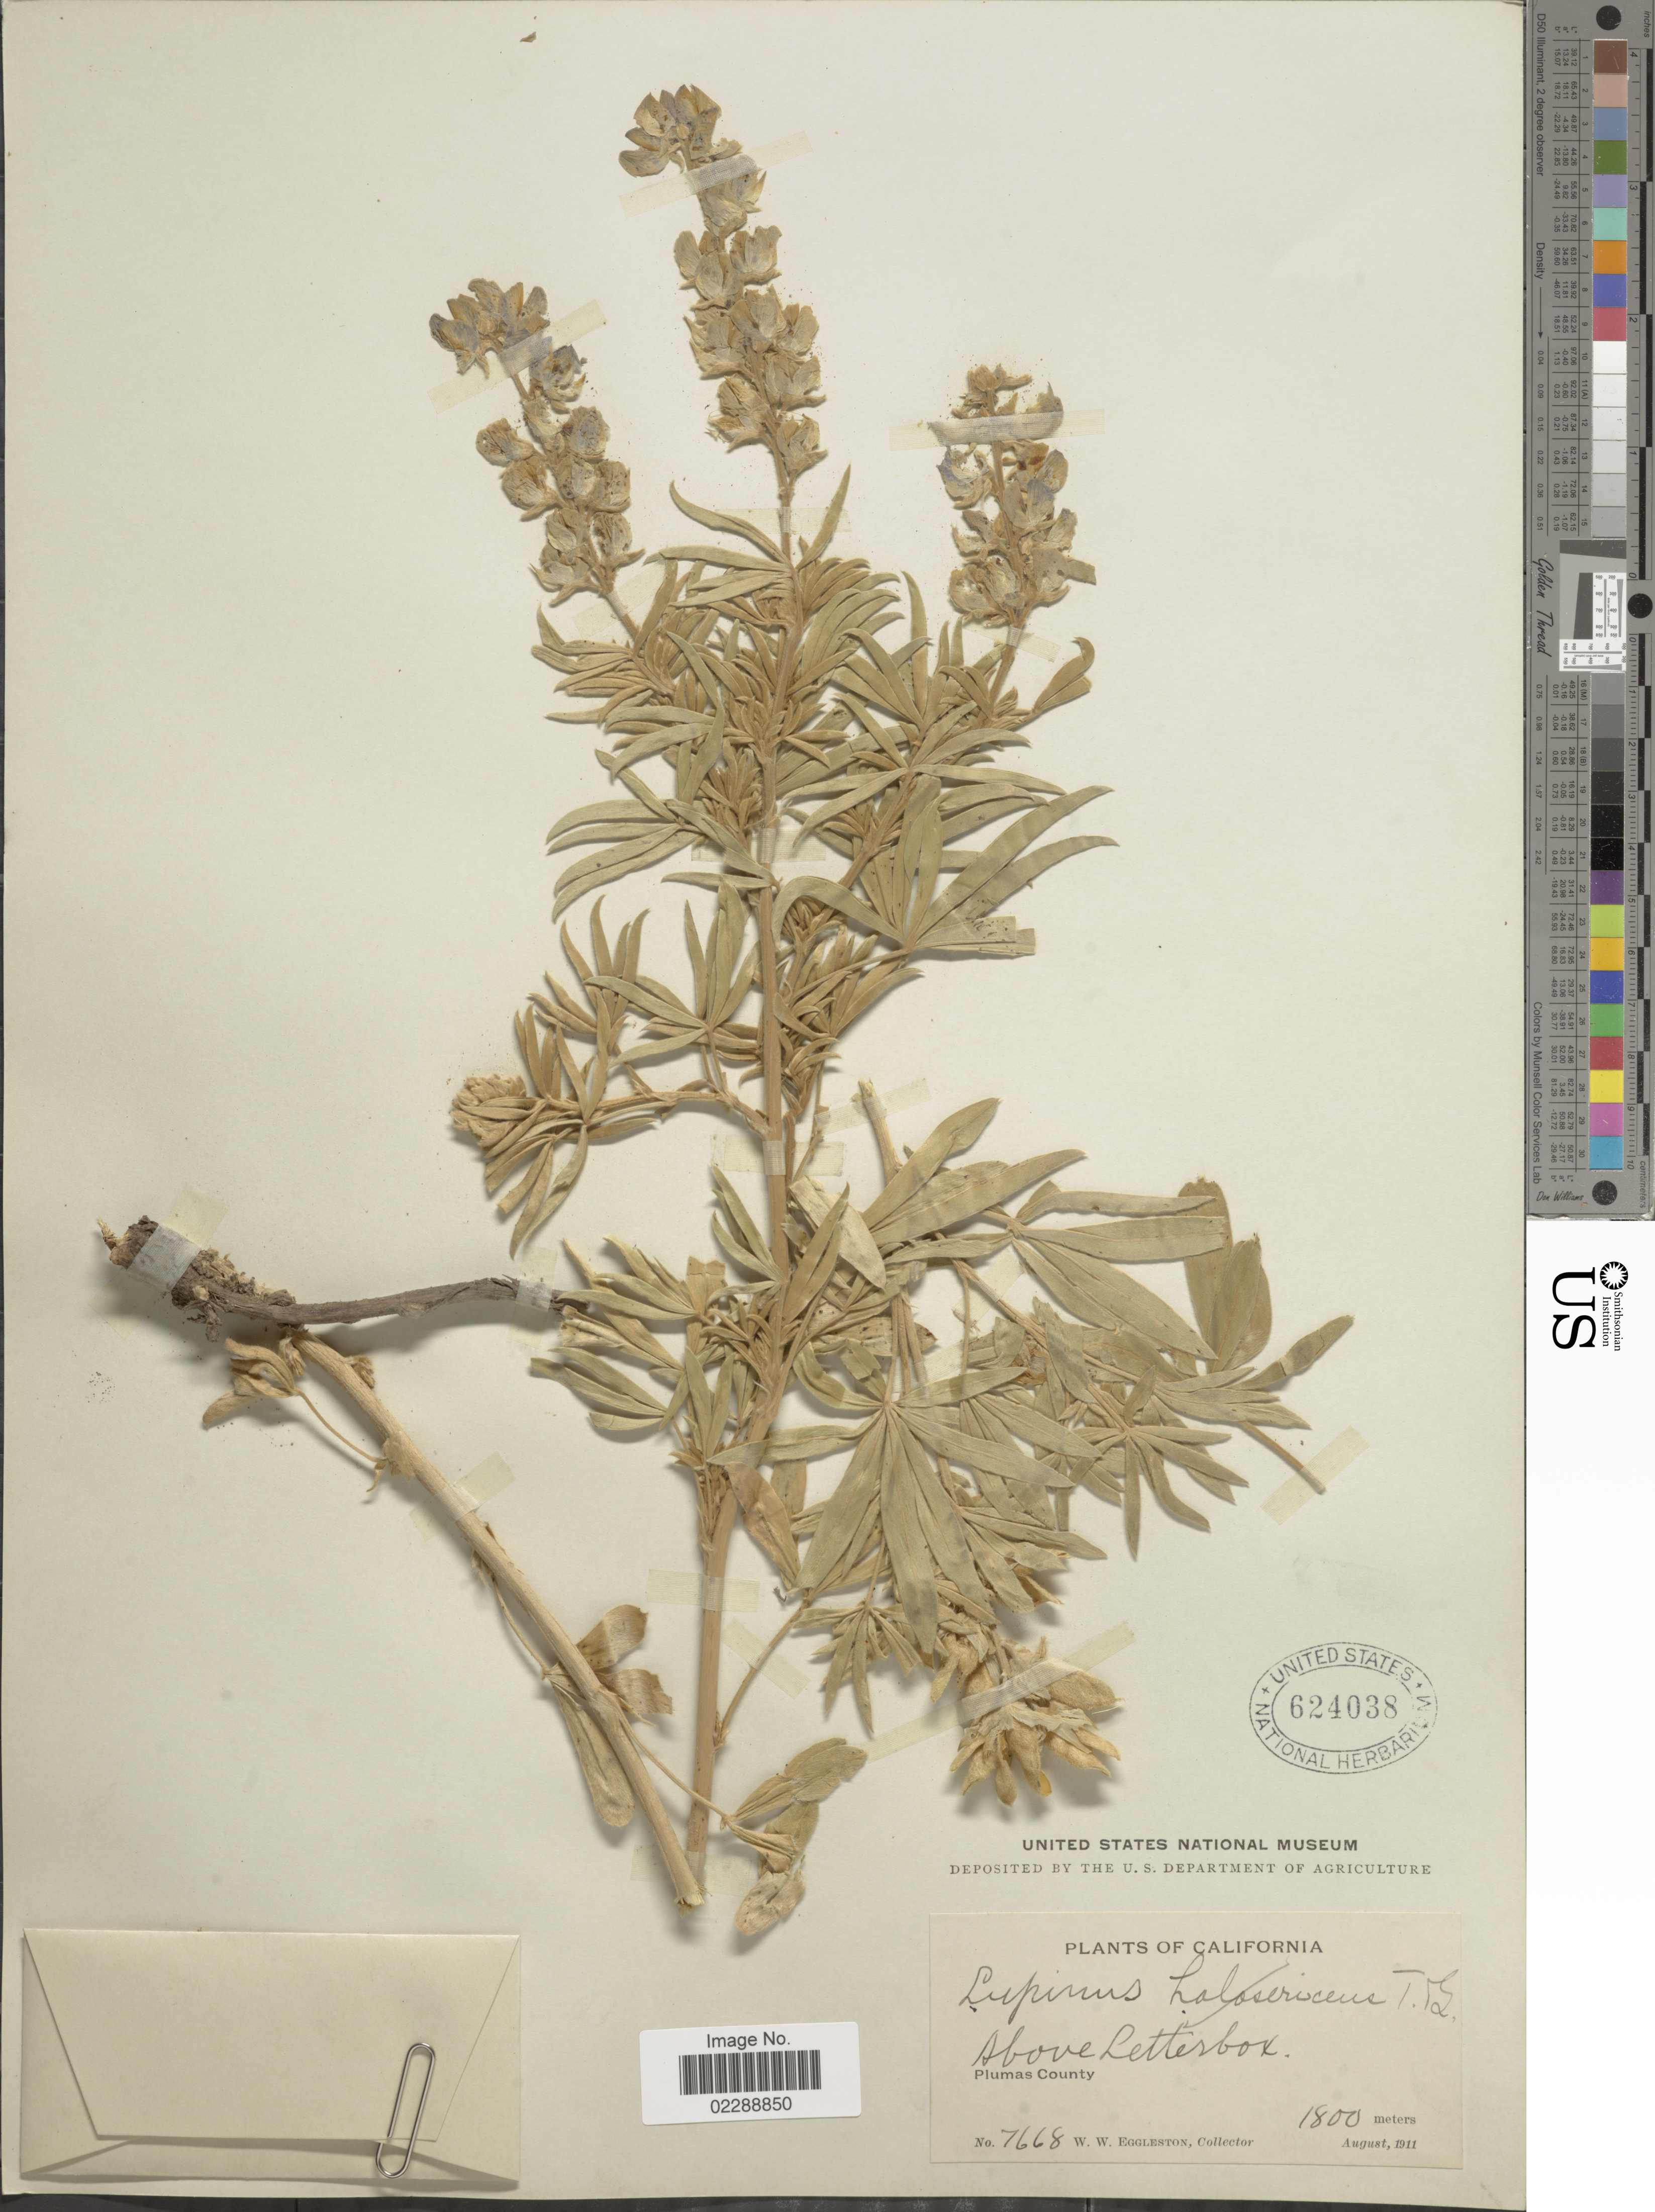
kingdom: Plantae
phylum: Tracheophyta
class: Magnoliopsida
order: Fabales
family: Fabaceae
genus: Lupinus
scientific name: Lupinus sp.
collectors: W. W. Eggleston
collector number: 7668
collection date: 1911-08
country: United States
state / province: California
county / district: Plumas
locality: Above Letterbox, Plumas County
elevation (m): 1800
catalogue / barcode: US 624038